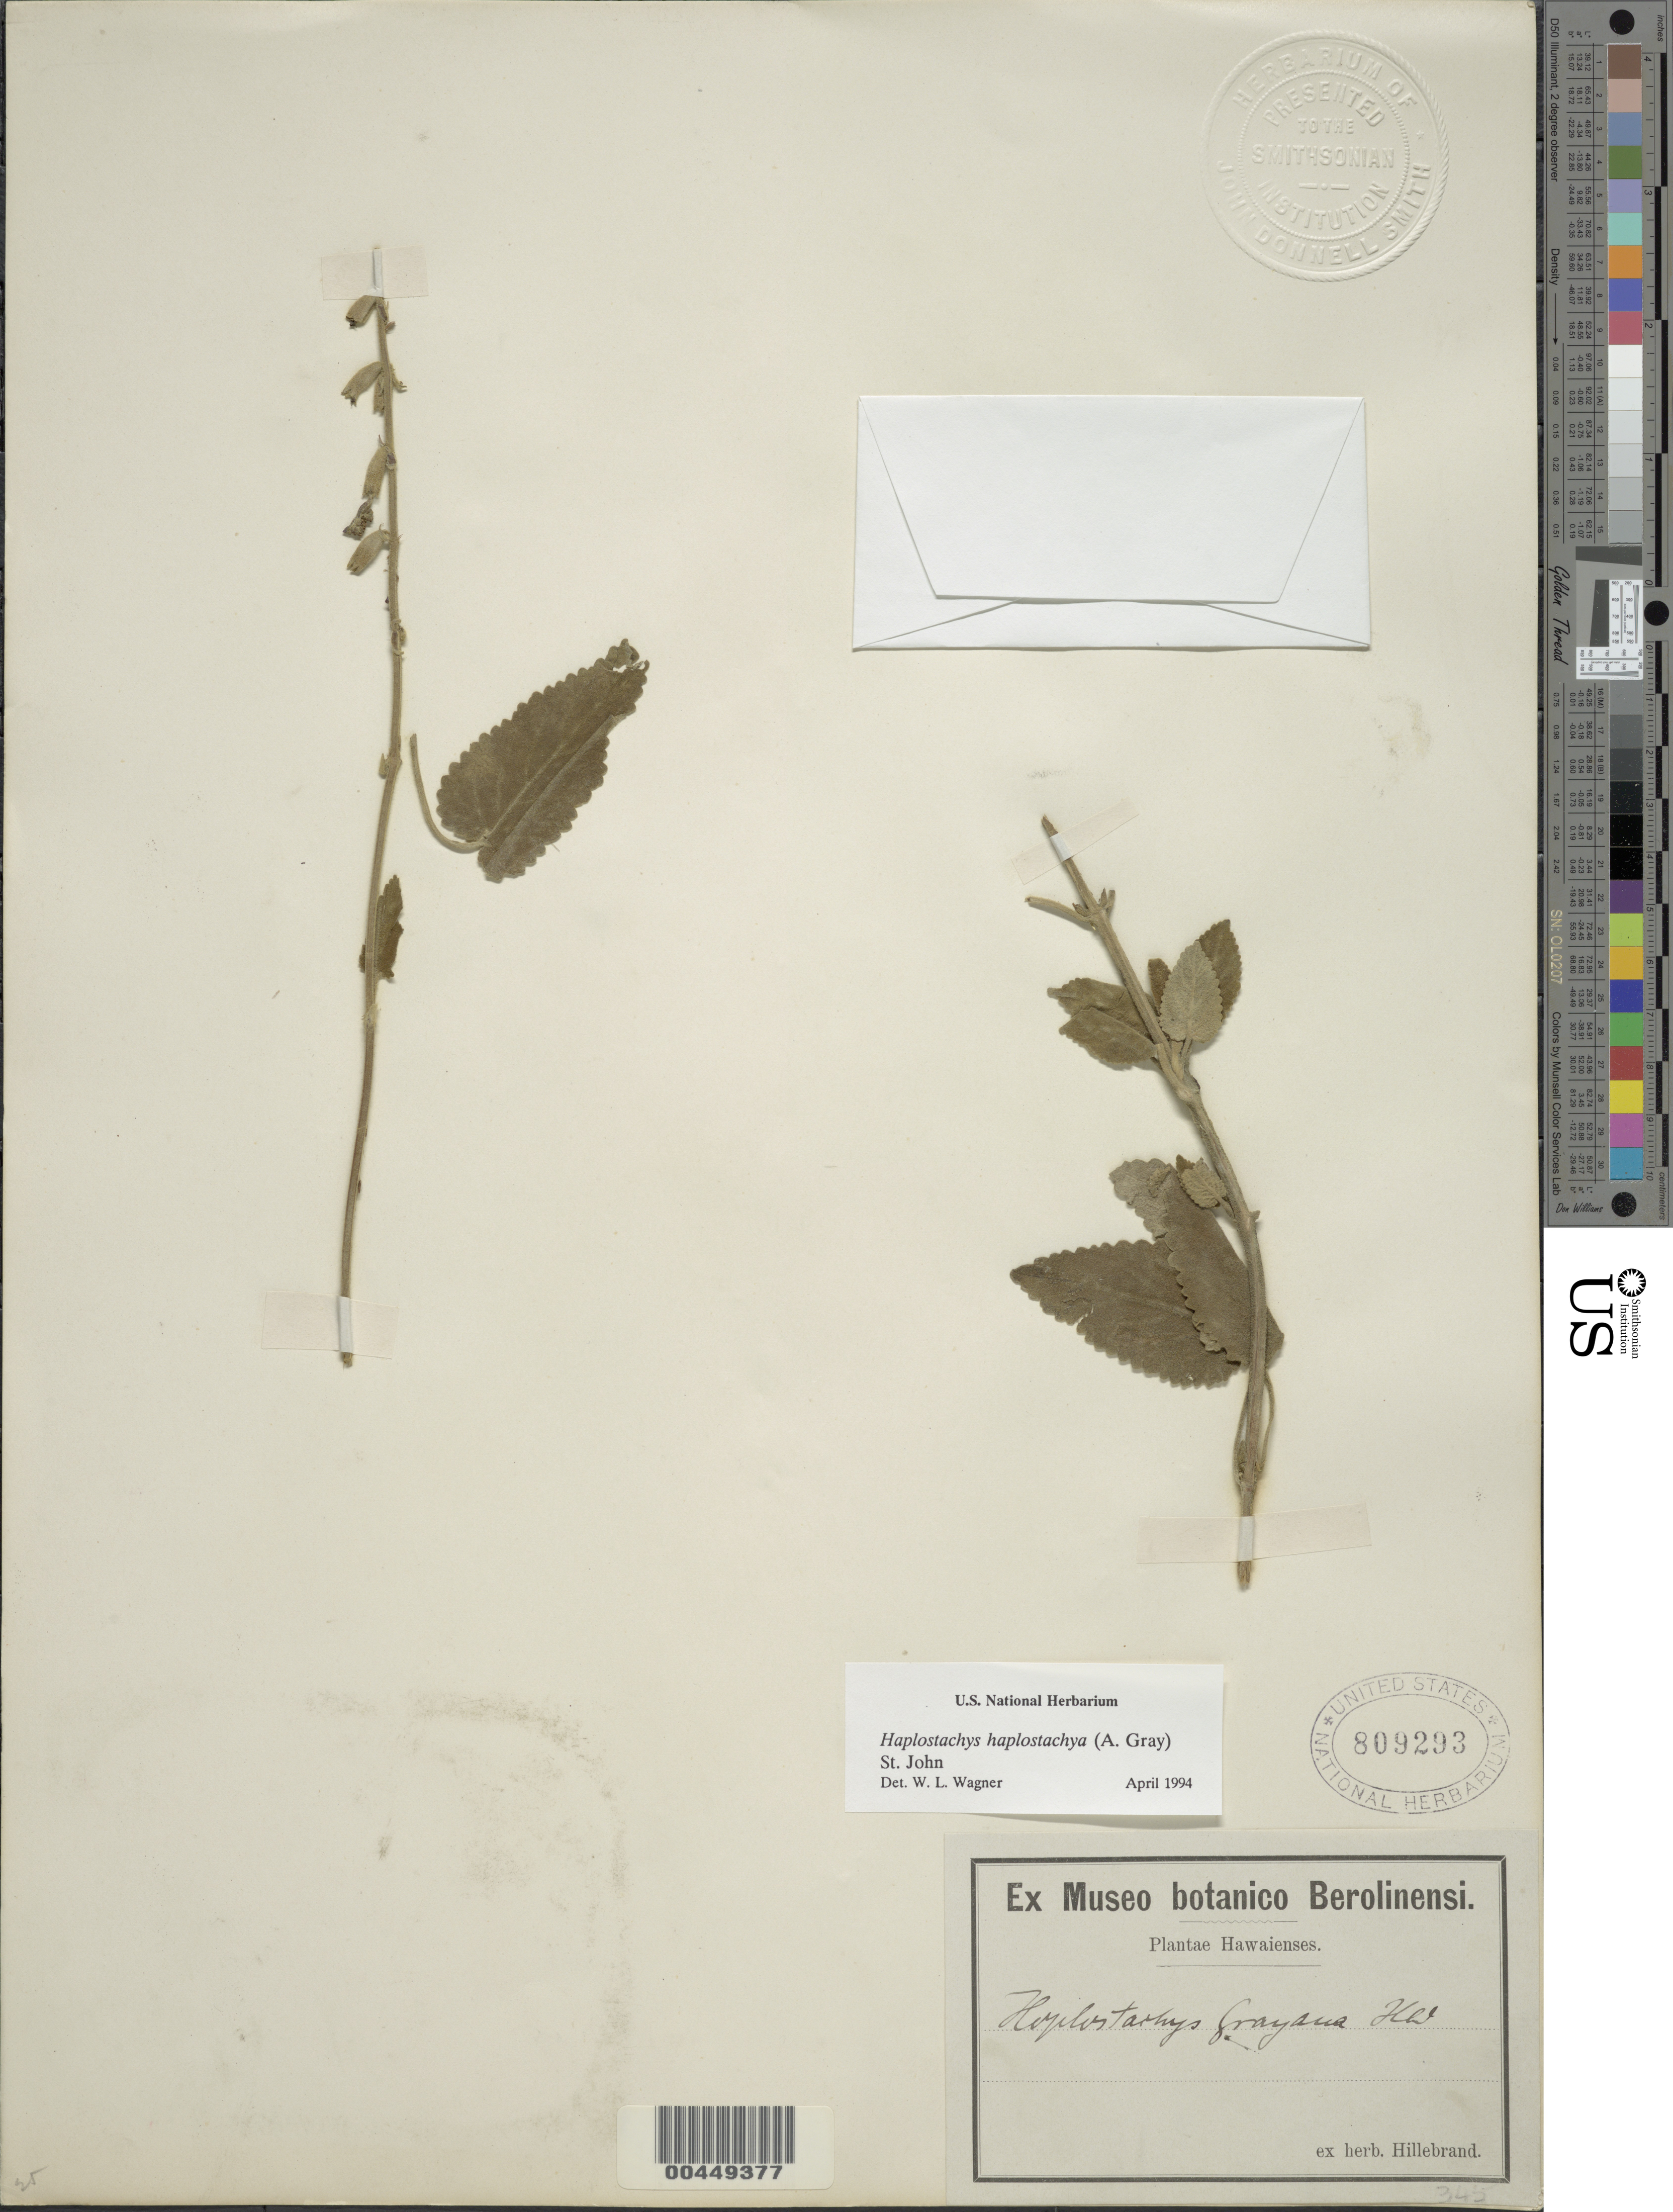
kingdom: Plantae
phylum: Tracheophyta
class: Magnoliopsida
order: Lamiales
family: Lamiaceae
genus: Haplostachys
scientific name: Haplostachys haplostachya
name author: (A. Gray) H. St. John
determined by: Wagner, W. L., (BOT), Smithsonian Institution - National Museum of Natural History (UNITED STATES)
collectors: W. Hillebrand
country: United States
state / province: Hawaii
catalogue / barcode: US 809293